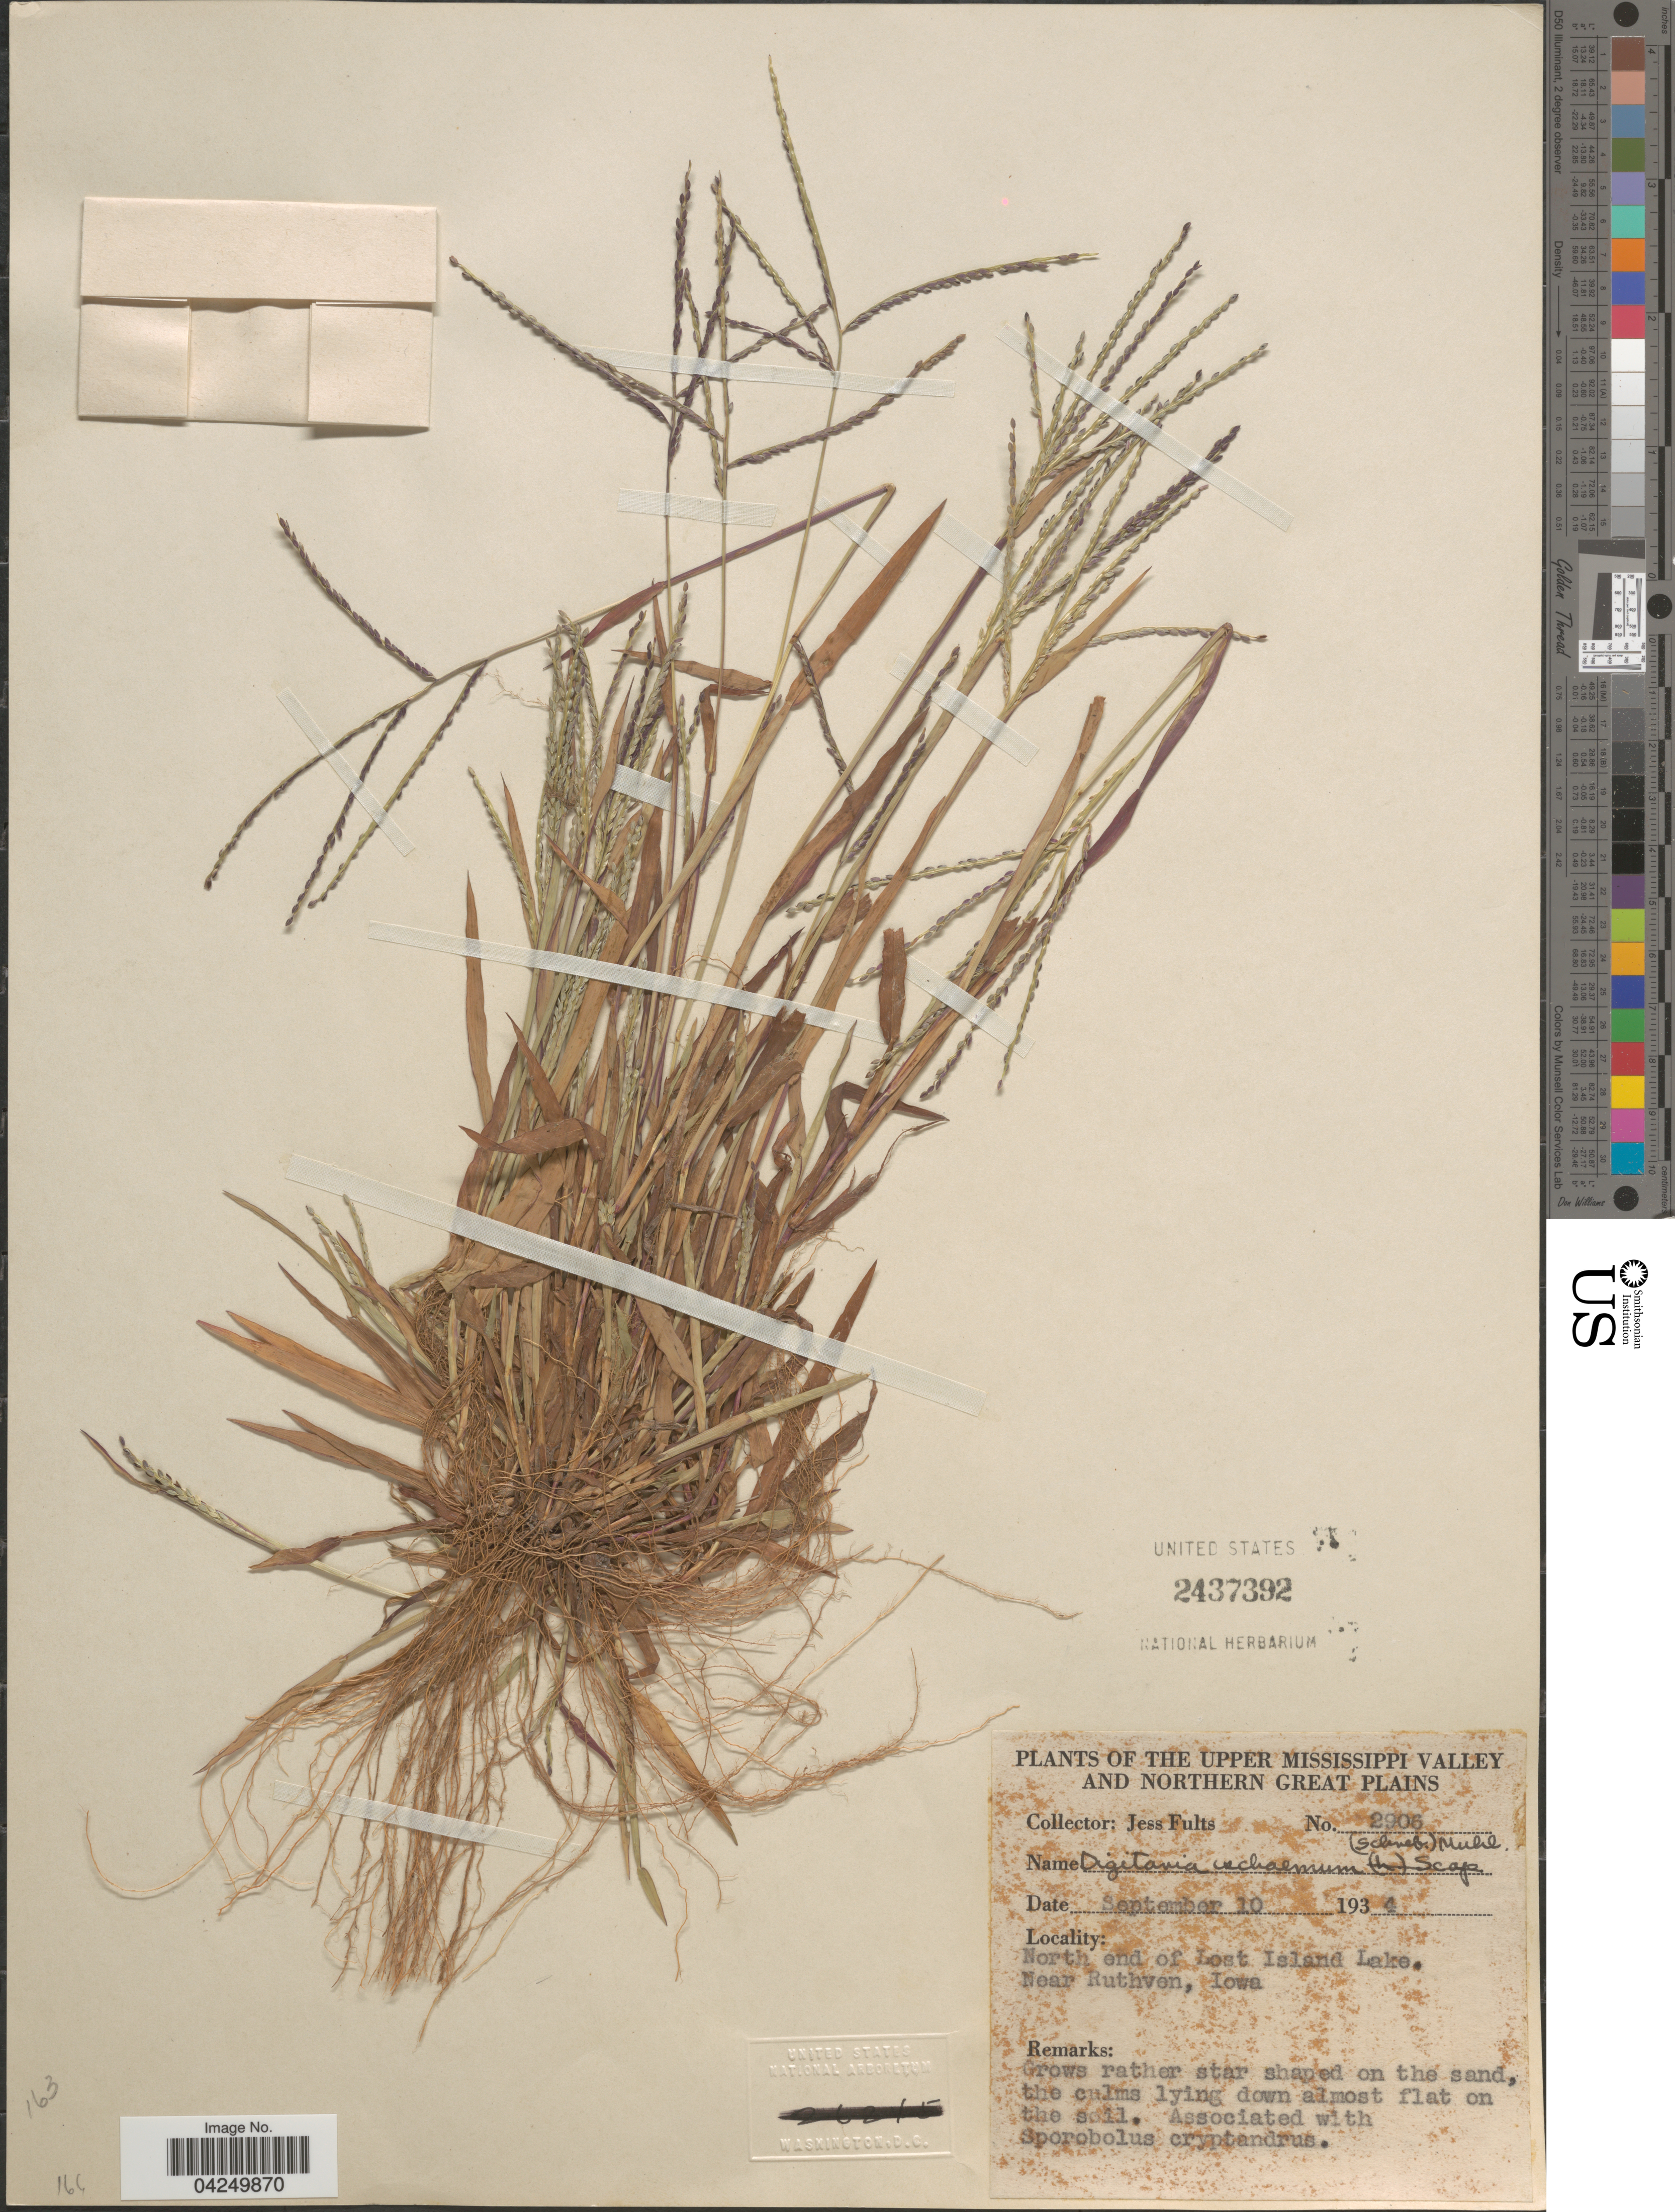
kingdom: Plantae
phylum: Tracheophyta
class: Liliopsida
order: Poales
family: Poaceae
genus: Digitaria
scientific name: Digitaria ischaemum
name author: (Schreber) Schreber ex Muhl.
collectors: J. Fults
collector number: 2906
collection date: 1934-09-10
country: United States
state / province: Iowa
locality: The Upper Mississippi Valley and Northern Great Plains. North end of Lost Island Lake. Near Ruthven.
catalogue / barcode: US 2437392